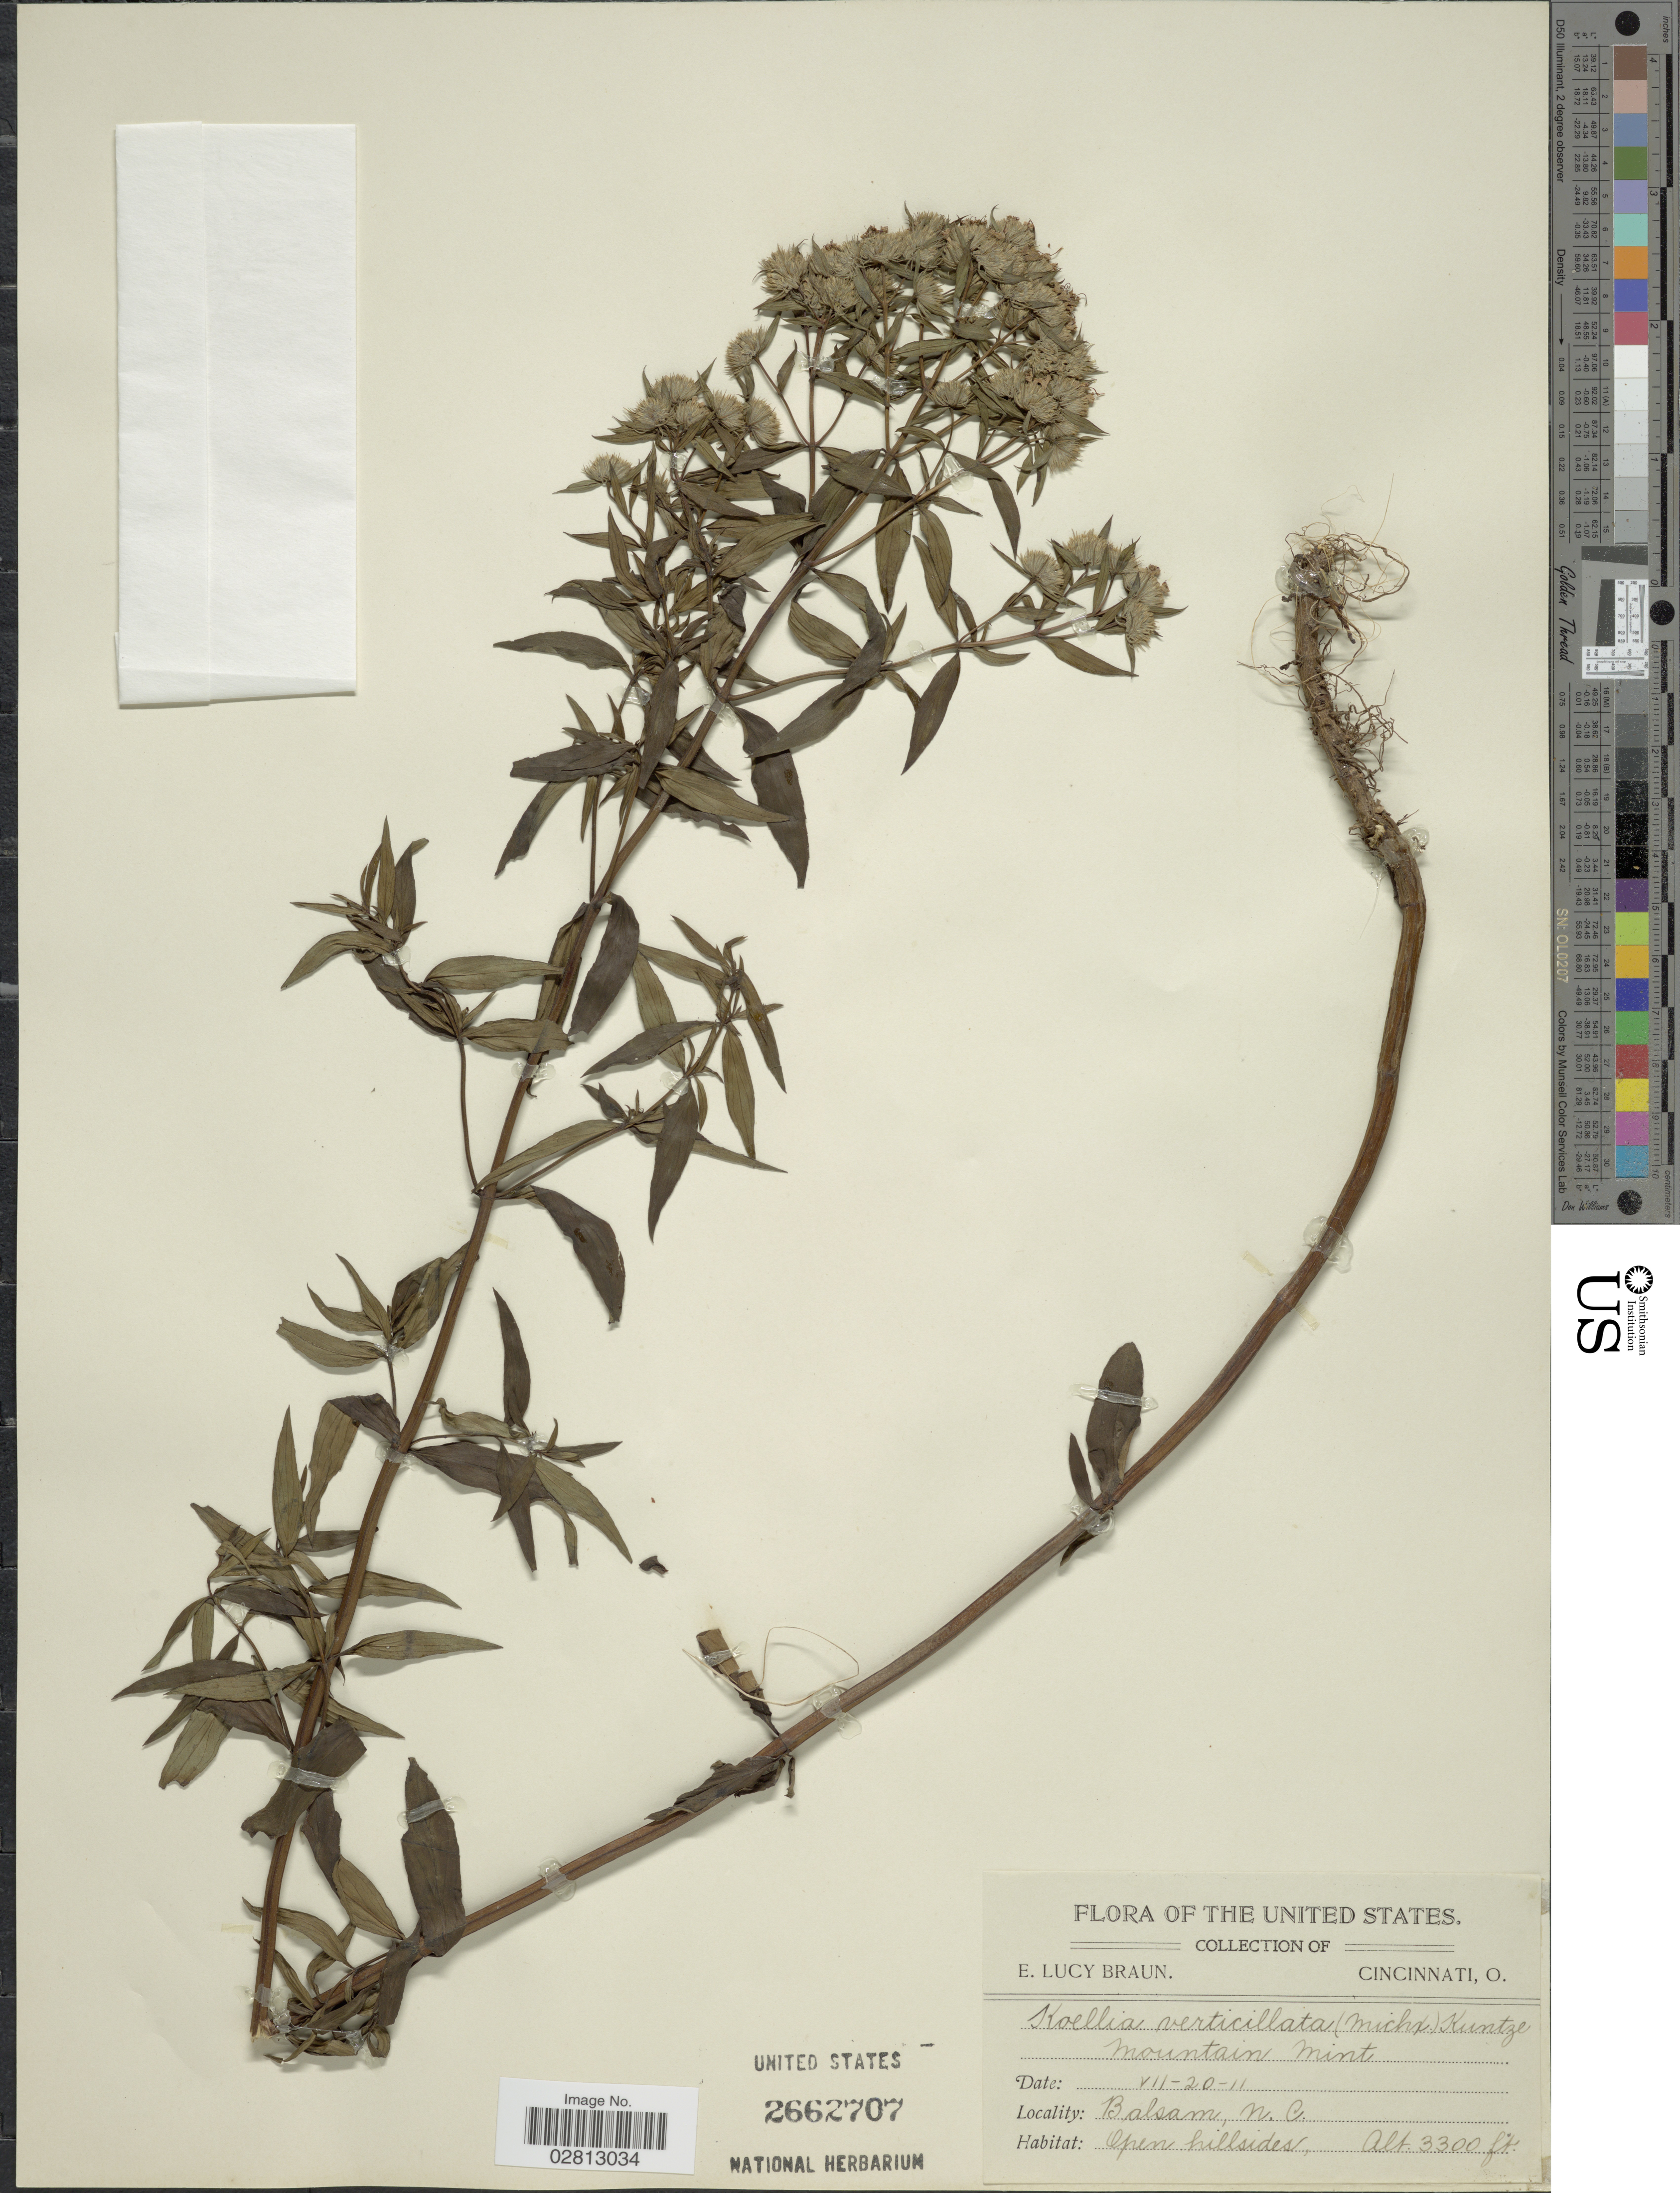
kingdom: Plantae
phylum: Tracheophyta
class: Magnoliopsida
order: Lamiales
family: Lamiaceae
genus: Pycnanthemum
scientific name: Pycnanthemum verticillatum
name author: (Michx.) Pers.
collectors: E. L. Braun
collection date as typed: Transcribed d/m/y: 20/7/11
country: United States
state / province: North Carolina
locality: Balsam.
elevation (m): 1006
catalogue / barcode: US 2662707